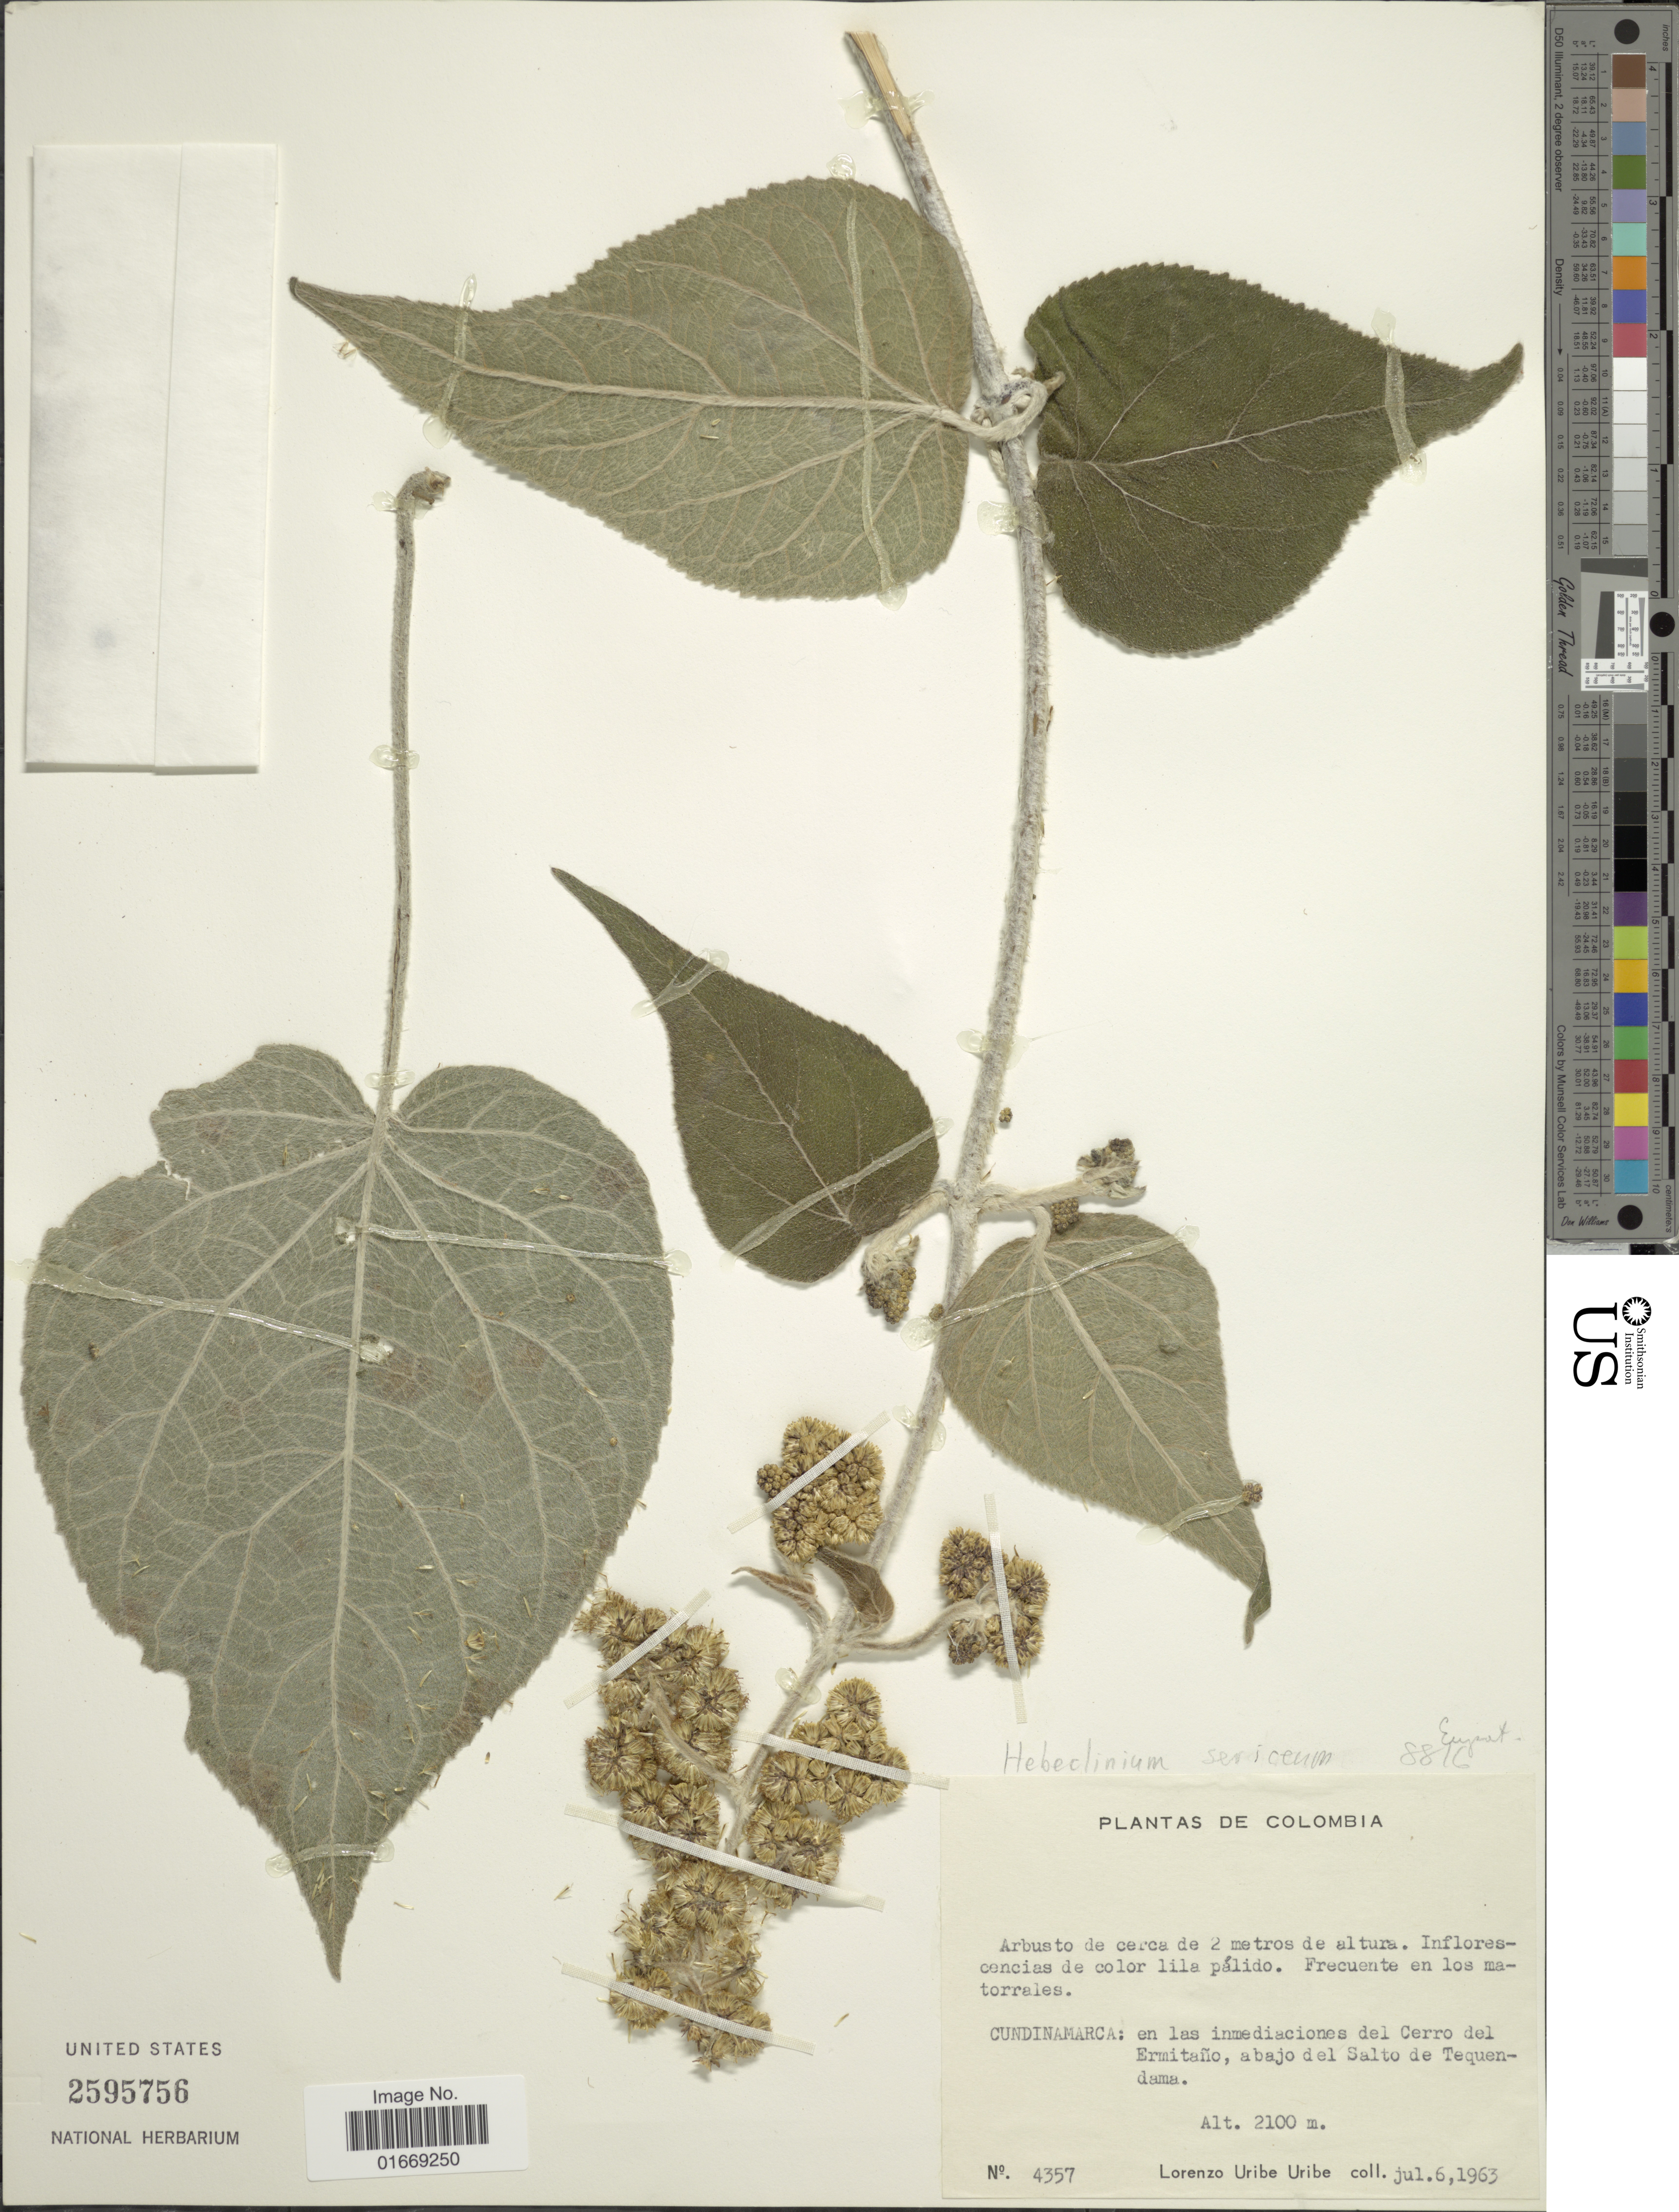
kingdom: Plantae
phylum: Tracheophyta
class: Magnoliopsida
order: Asterales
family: Asteraceae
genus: Hebeclinium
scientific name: Hebeclinium sericeum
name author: (Kunth) R.M. King & H. Rob.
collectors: L. Uribe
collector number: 4357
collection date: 1963-07-06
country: Colombia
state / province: Cundinamarca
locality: Cundinamarca: en las inmediaciones del Cerro del Ermitaño, abajo del Salto de Tequendama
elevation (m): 2100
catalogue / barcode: US 2595756